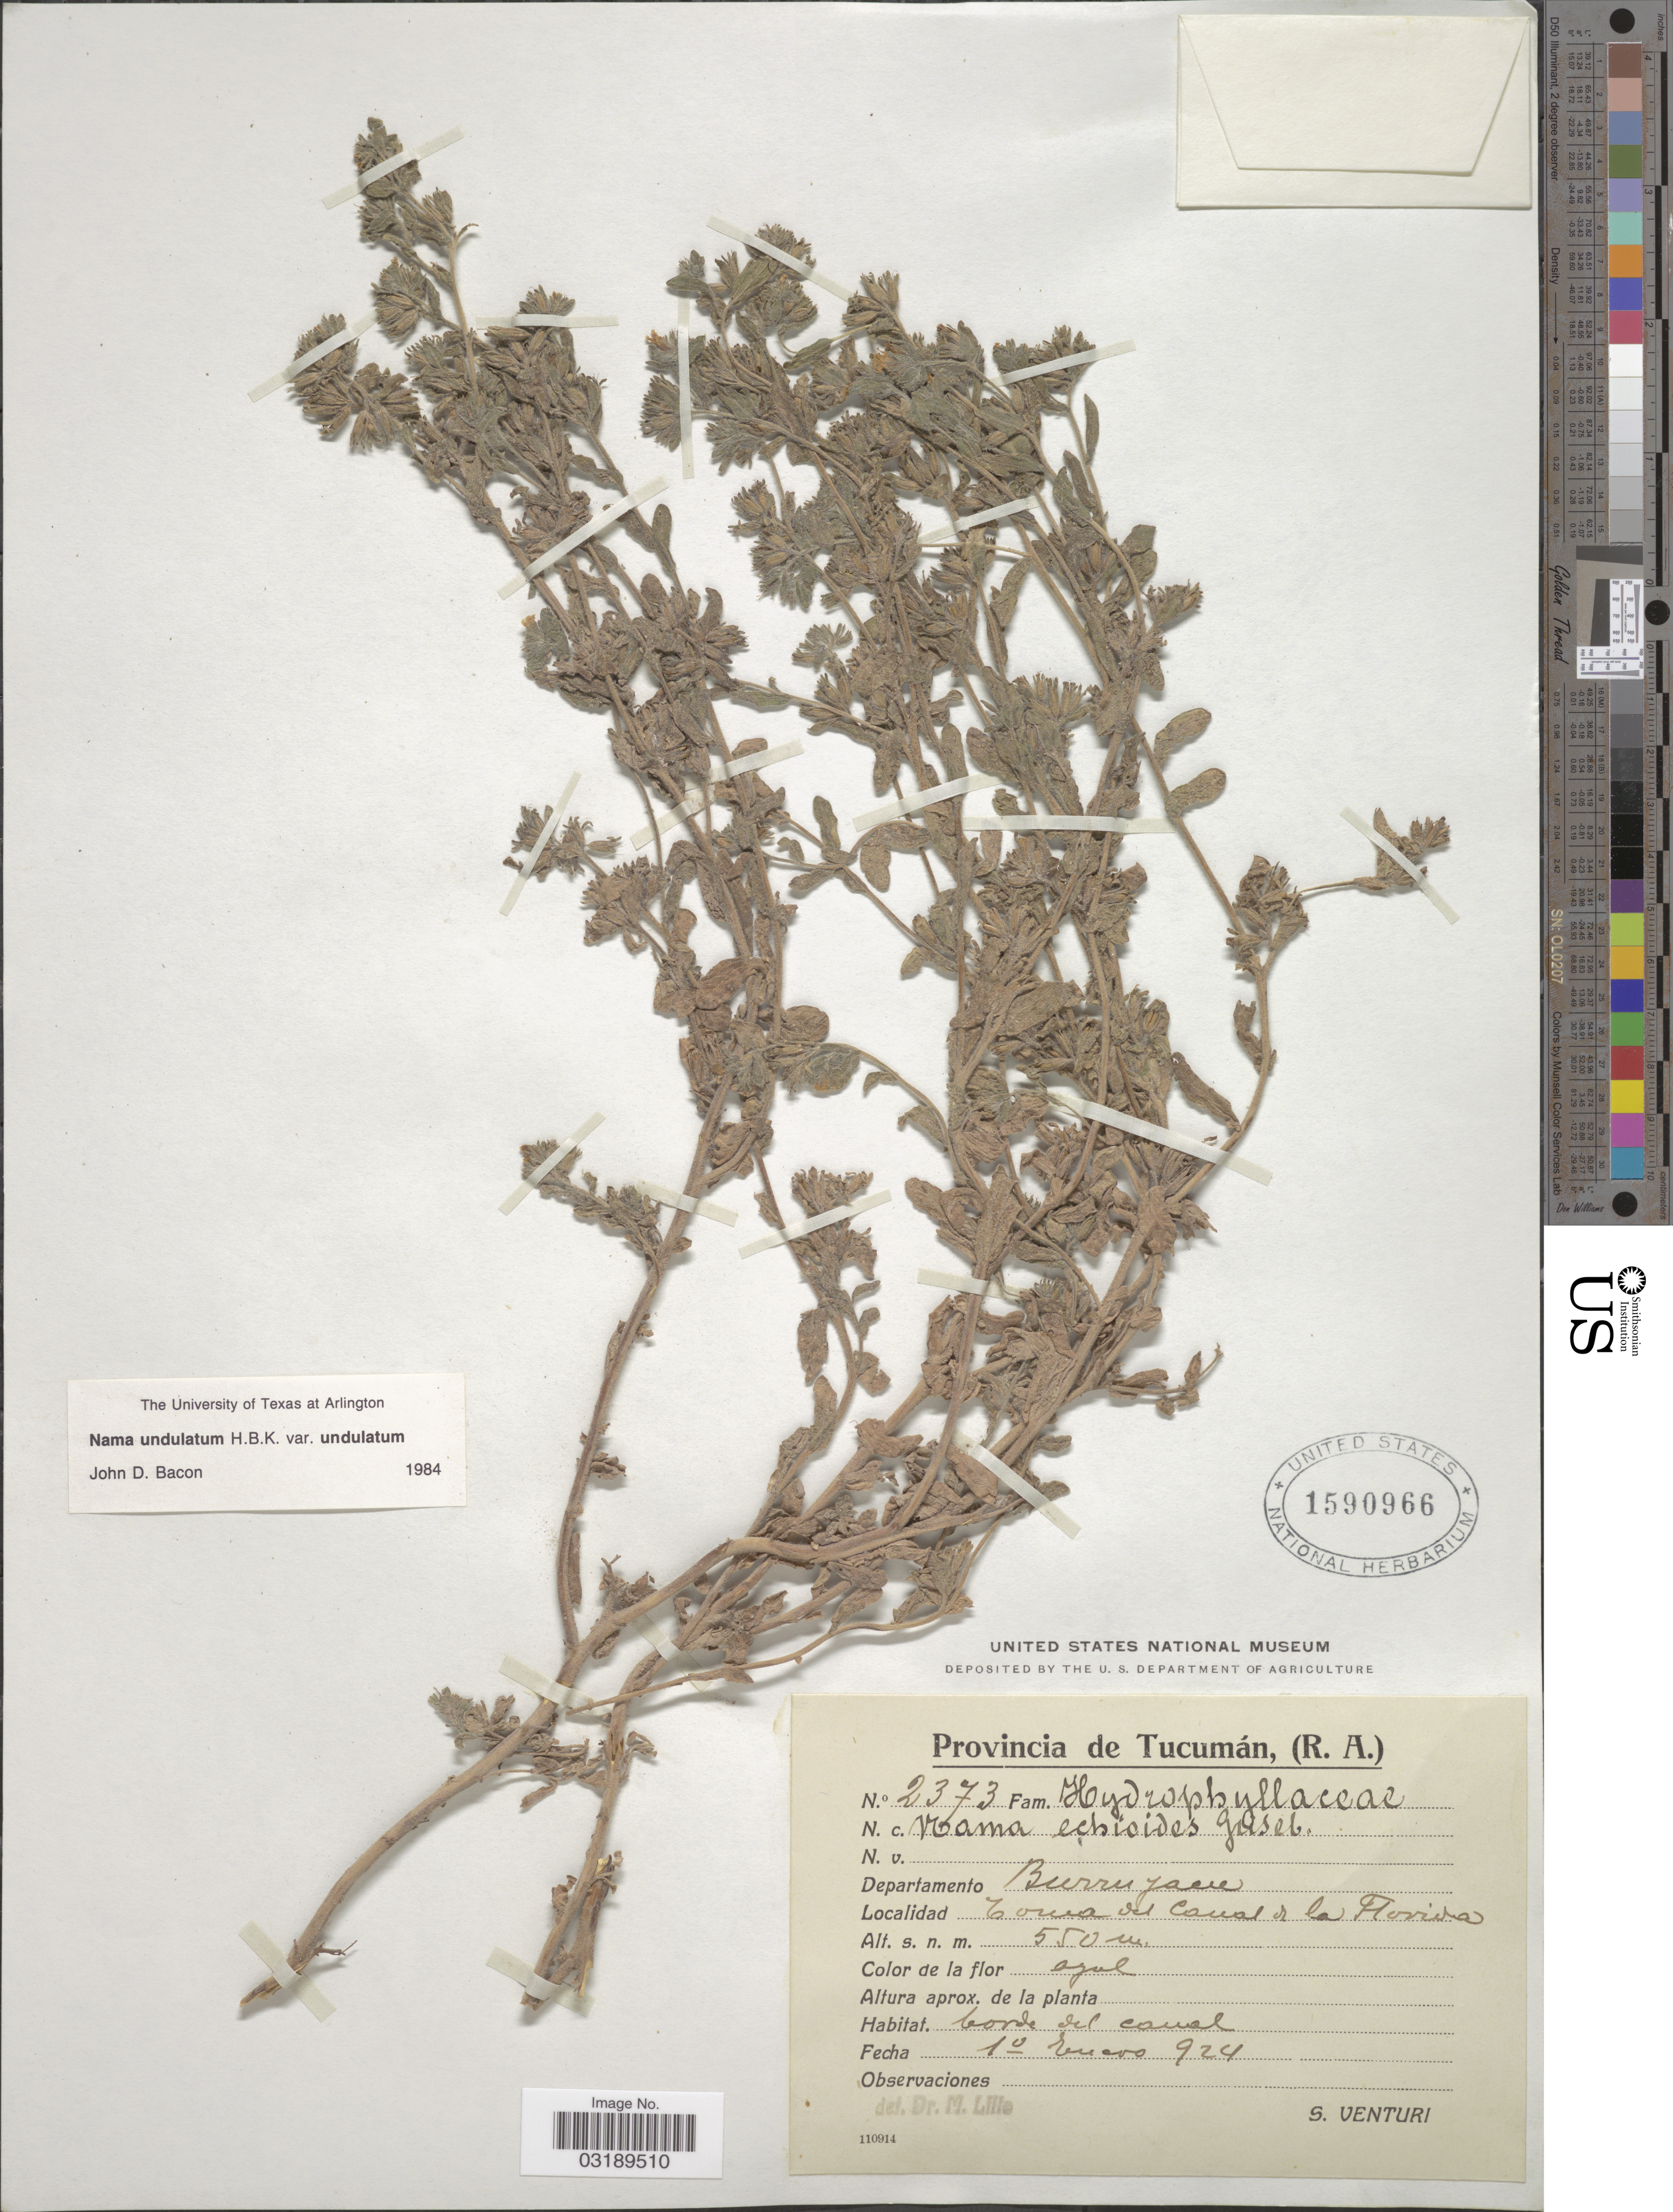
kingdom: Plantae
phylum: Tracheophyta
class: Magnoliopsida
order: Boraginales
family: Namaceae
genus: Nama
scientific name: Nama undulatum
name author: Kunth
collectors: S. Venturi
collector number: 2373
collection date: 1924-01-01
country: Argentina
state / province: Tucuman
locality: Departamento Burruyacu. Loma del Canas de la Florida.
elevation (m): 550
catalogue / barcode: US 1590966